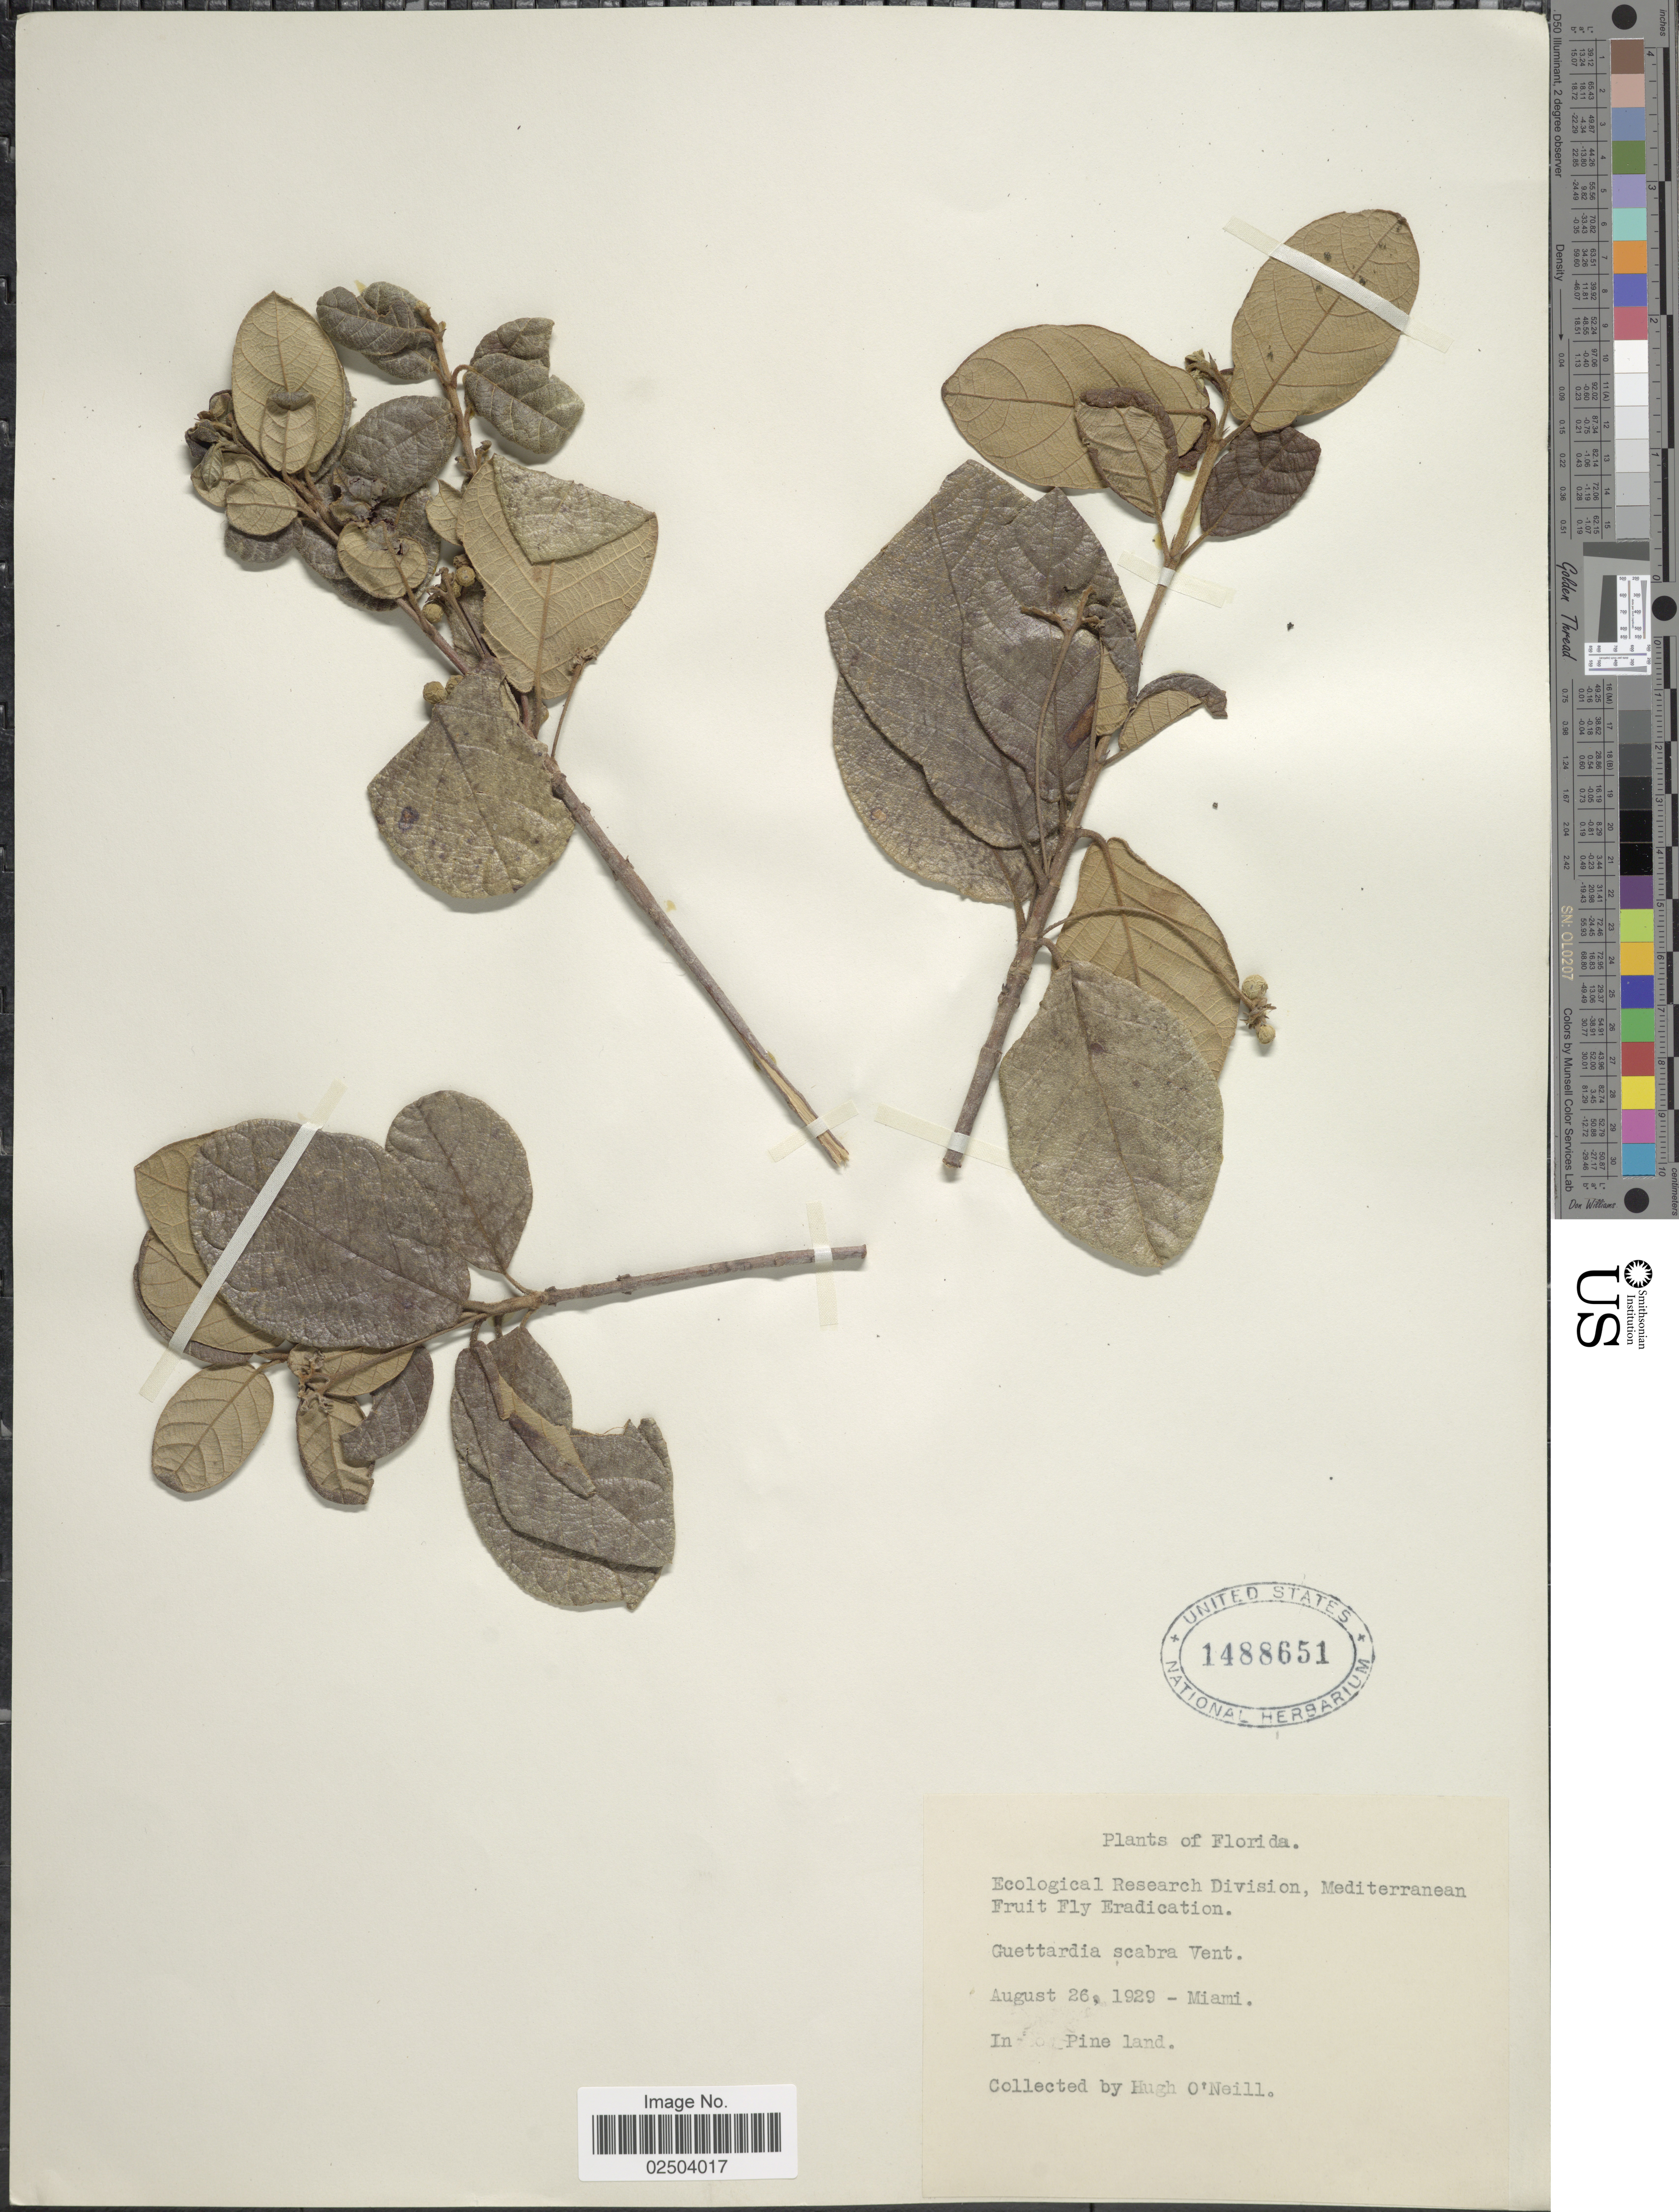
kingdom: Plantae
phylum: Tracheophyta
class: Magnoliopsida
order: Gentianales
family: Rubiaceae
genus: Guettarda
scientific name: Guettarda scabra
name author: (L.) Vent.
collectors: H. O'Neill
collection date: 1929-08-26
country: United States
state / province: Florida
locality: Miami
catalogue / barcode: US 1488651